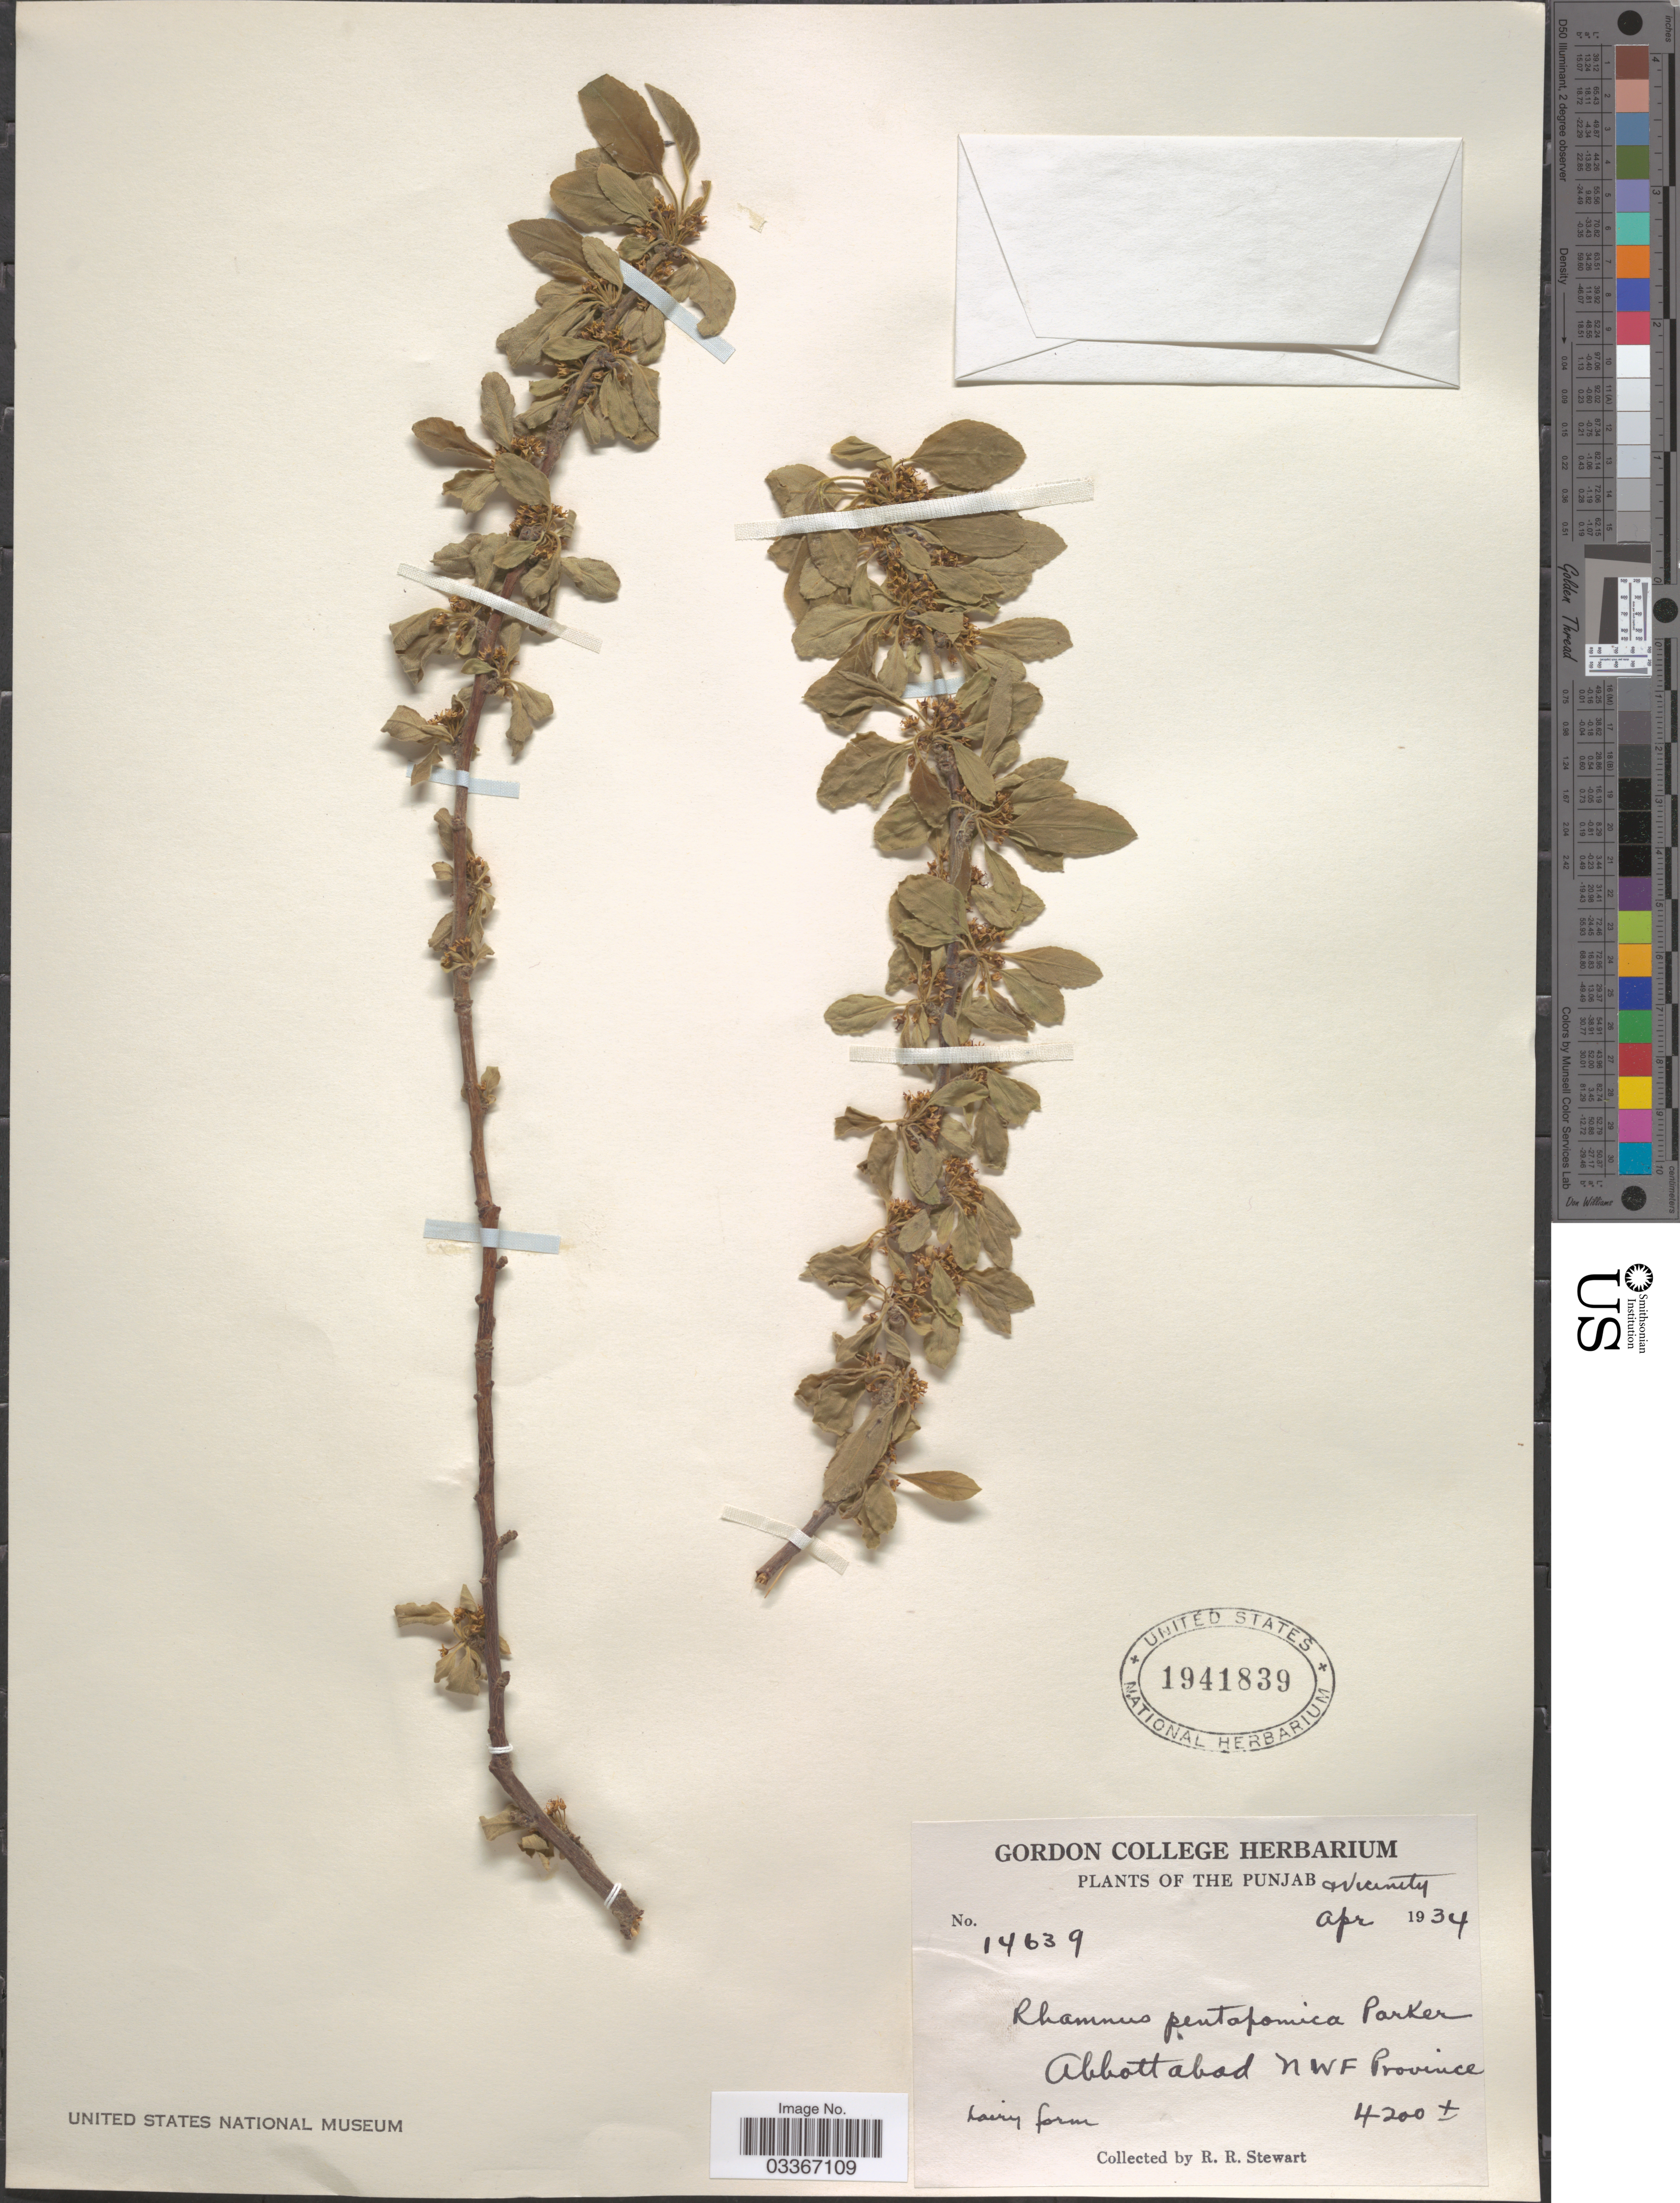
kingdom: Plantae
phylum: Tracheophyta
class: Magnoliopsida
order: Rosales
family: Rhamnaceae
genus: Rhamnus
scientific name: Rhamnus pentapomica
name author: R. Parker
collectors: R. Stewart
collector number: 14639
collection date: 1934-04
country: Pakistan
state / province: Punjab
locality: Punjab & Vicinity. Abbottabad N W F Province.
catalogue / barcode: US 1941839